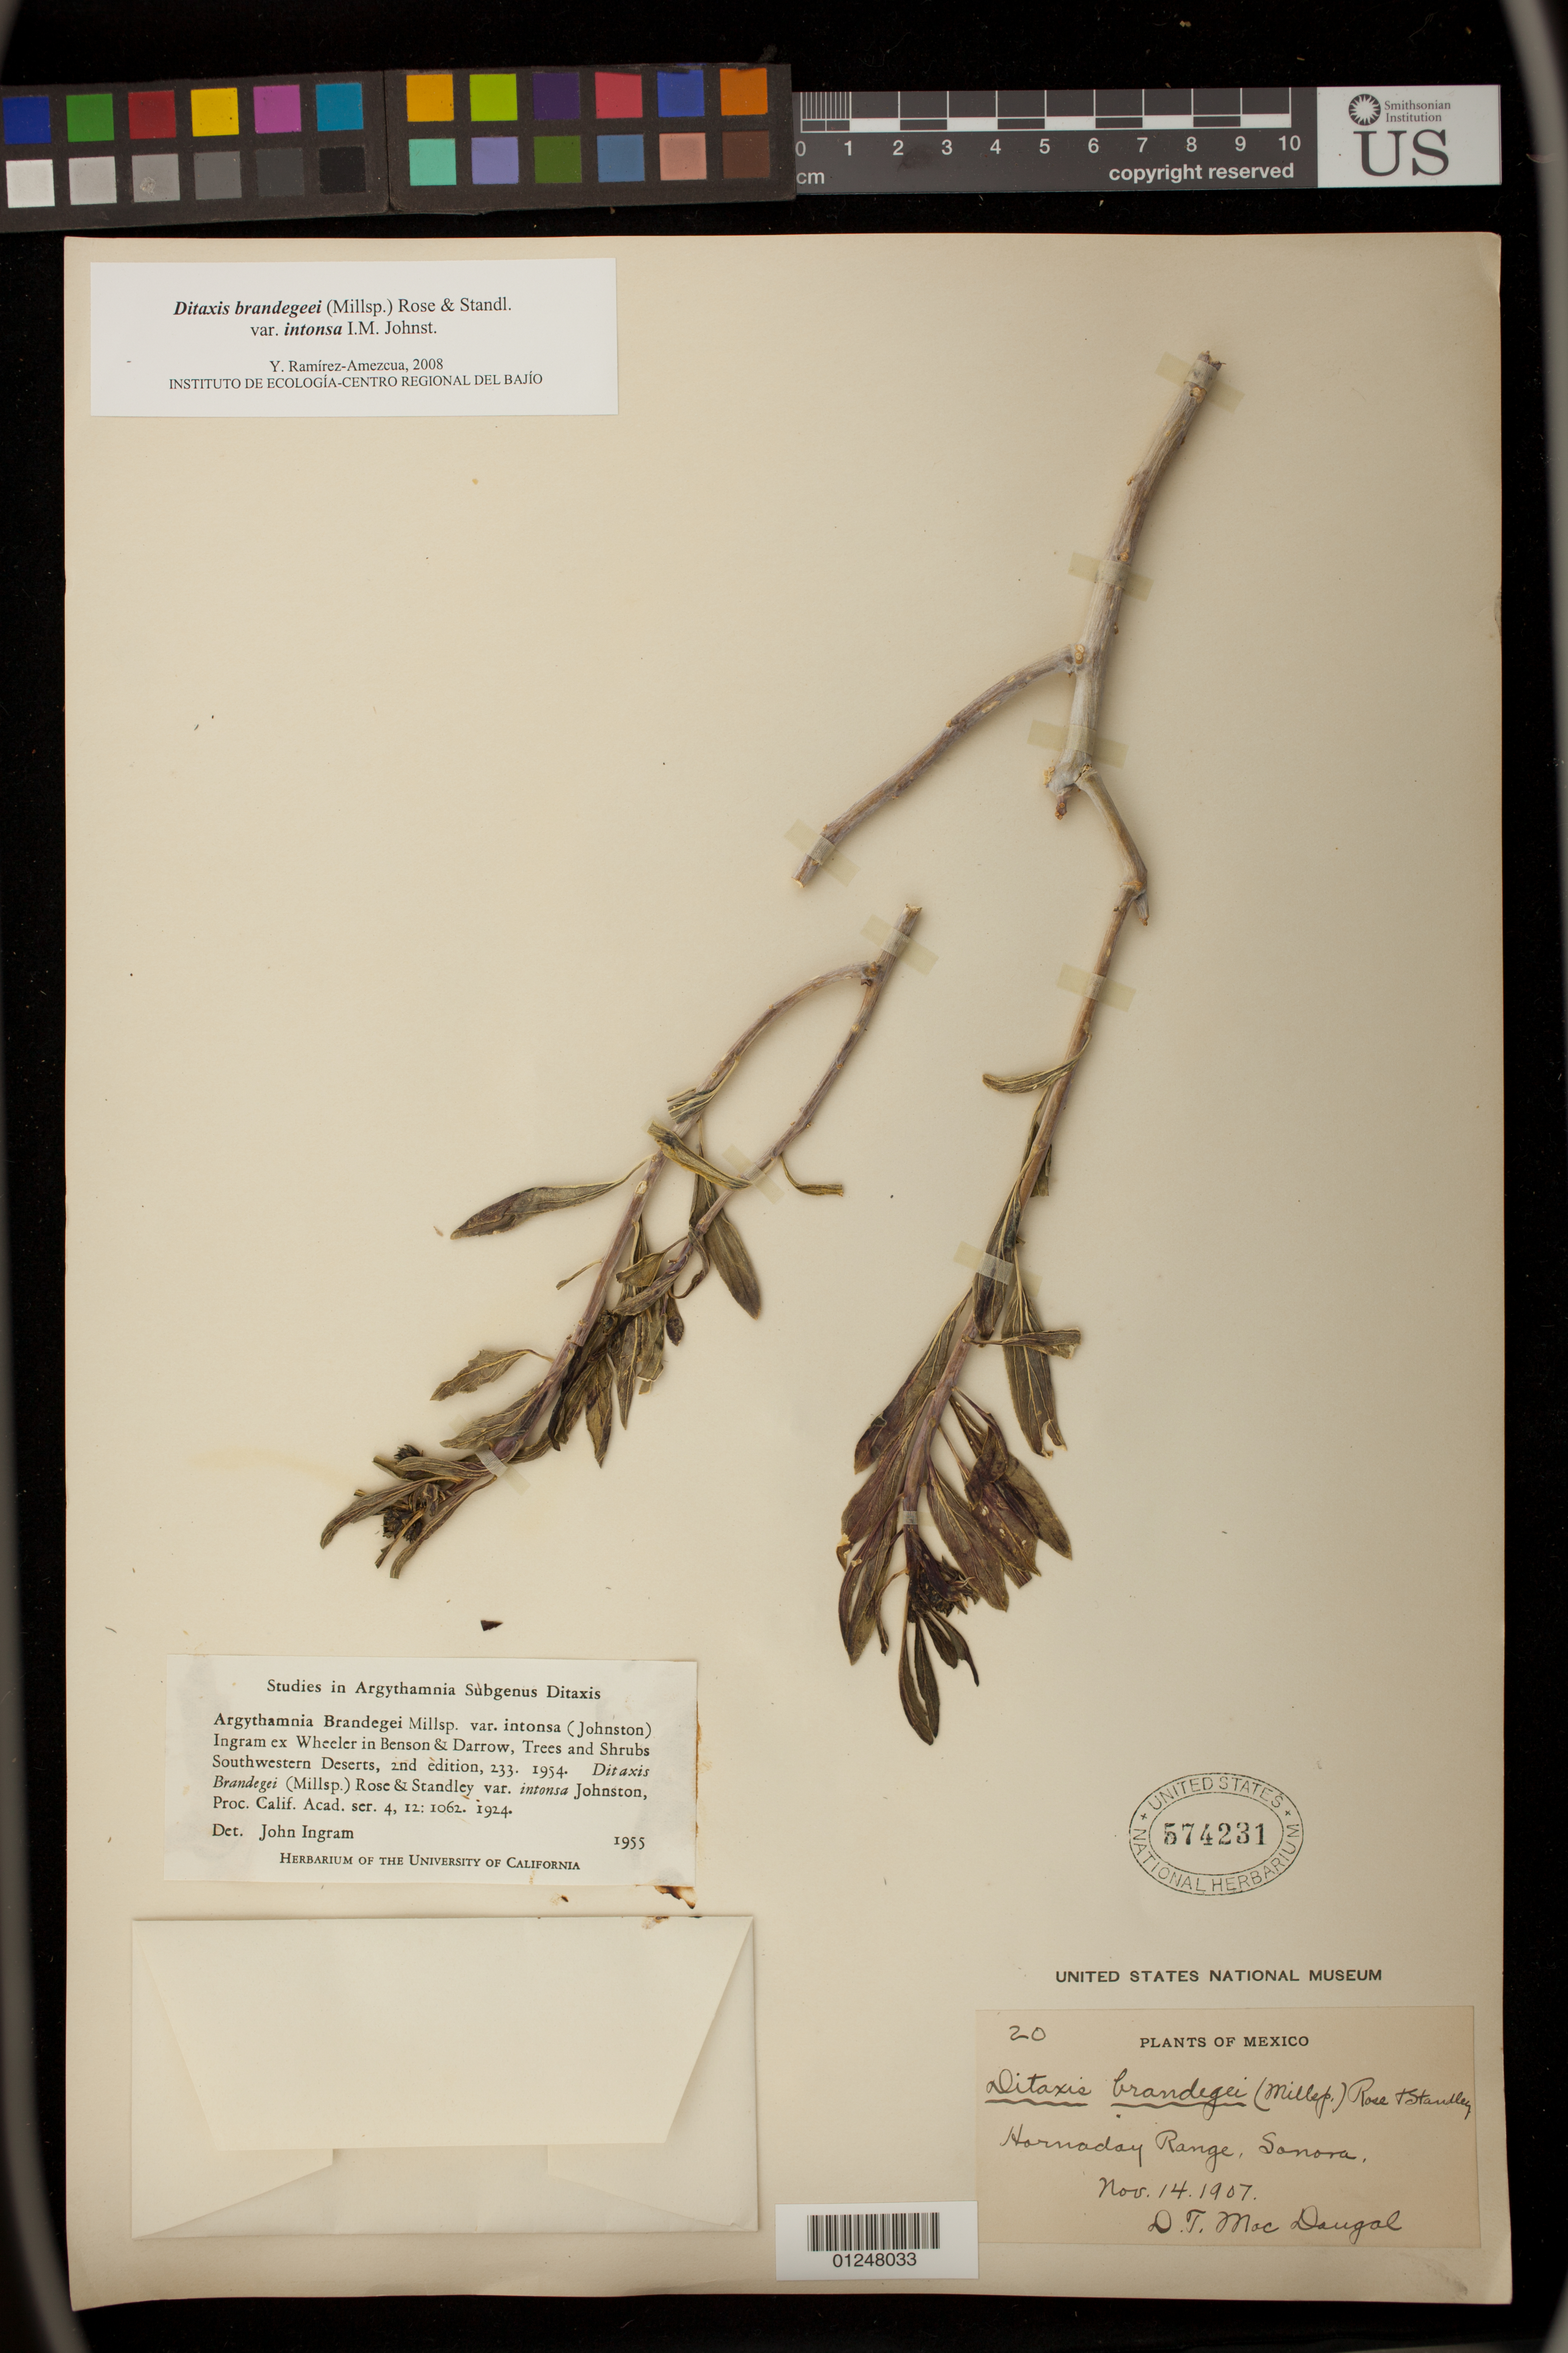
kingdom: Plantae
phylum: Tracheophyta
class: Magnoliopsida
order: Malpighiales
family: Euphorbiaceae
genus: Argythamnia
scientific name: Argythamnia brandegeei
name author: Millsp.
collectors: D. T. MacDougal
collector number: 20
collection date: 1907-11-14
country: Mexico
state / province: Sonora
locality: Hornaday Range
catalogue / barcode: US 574231